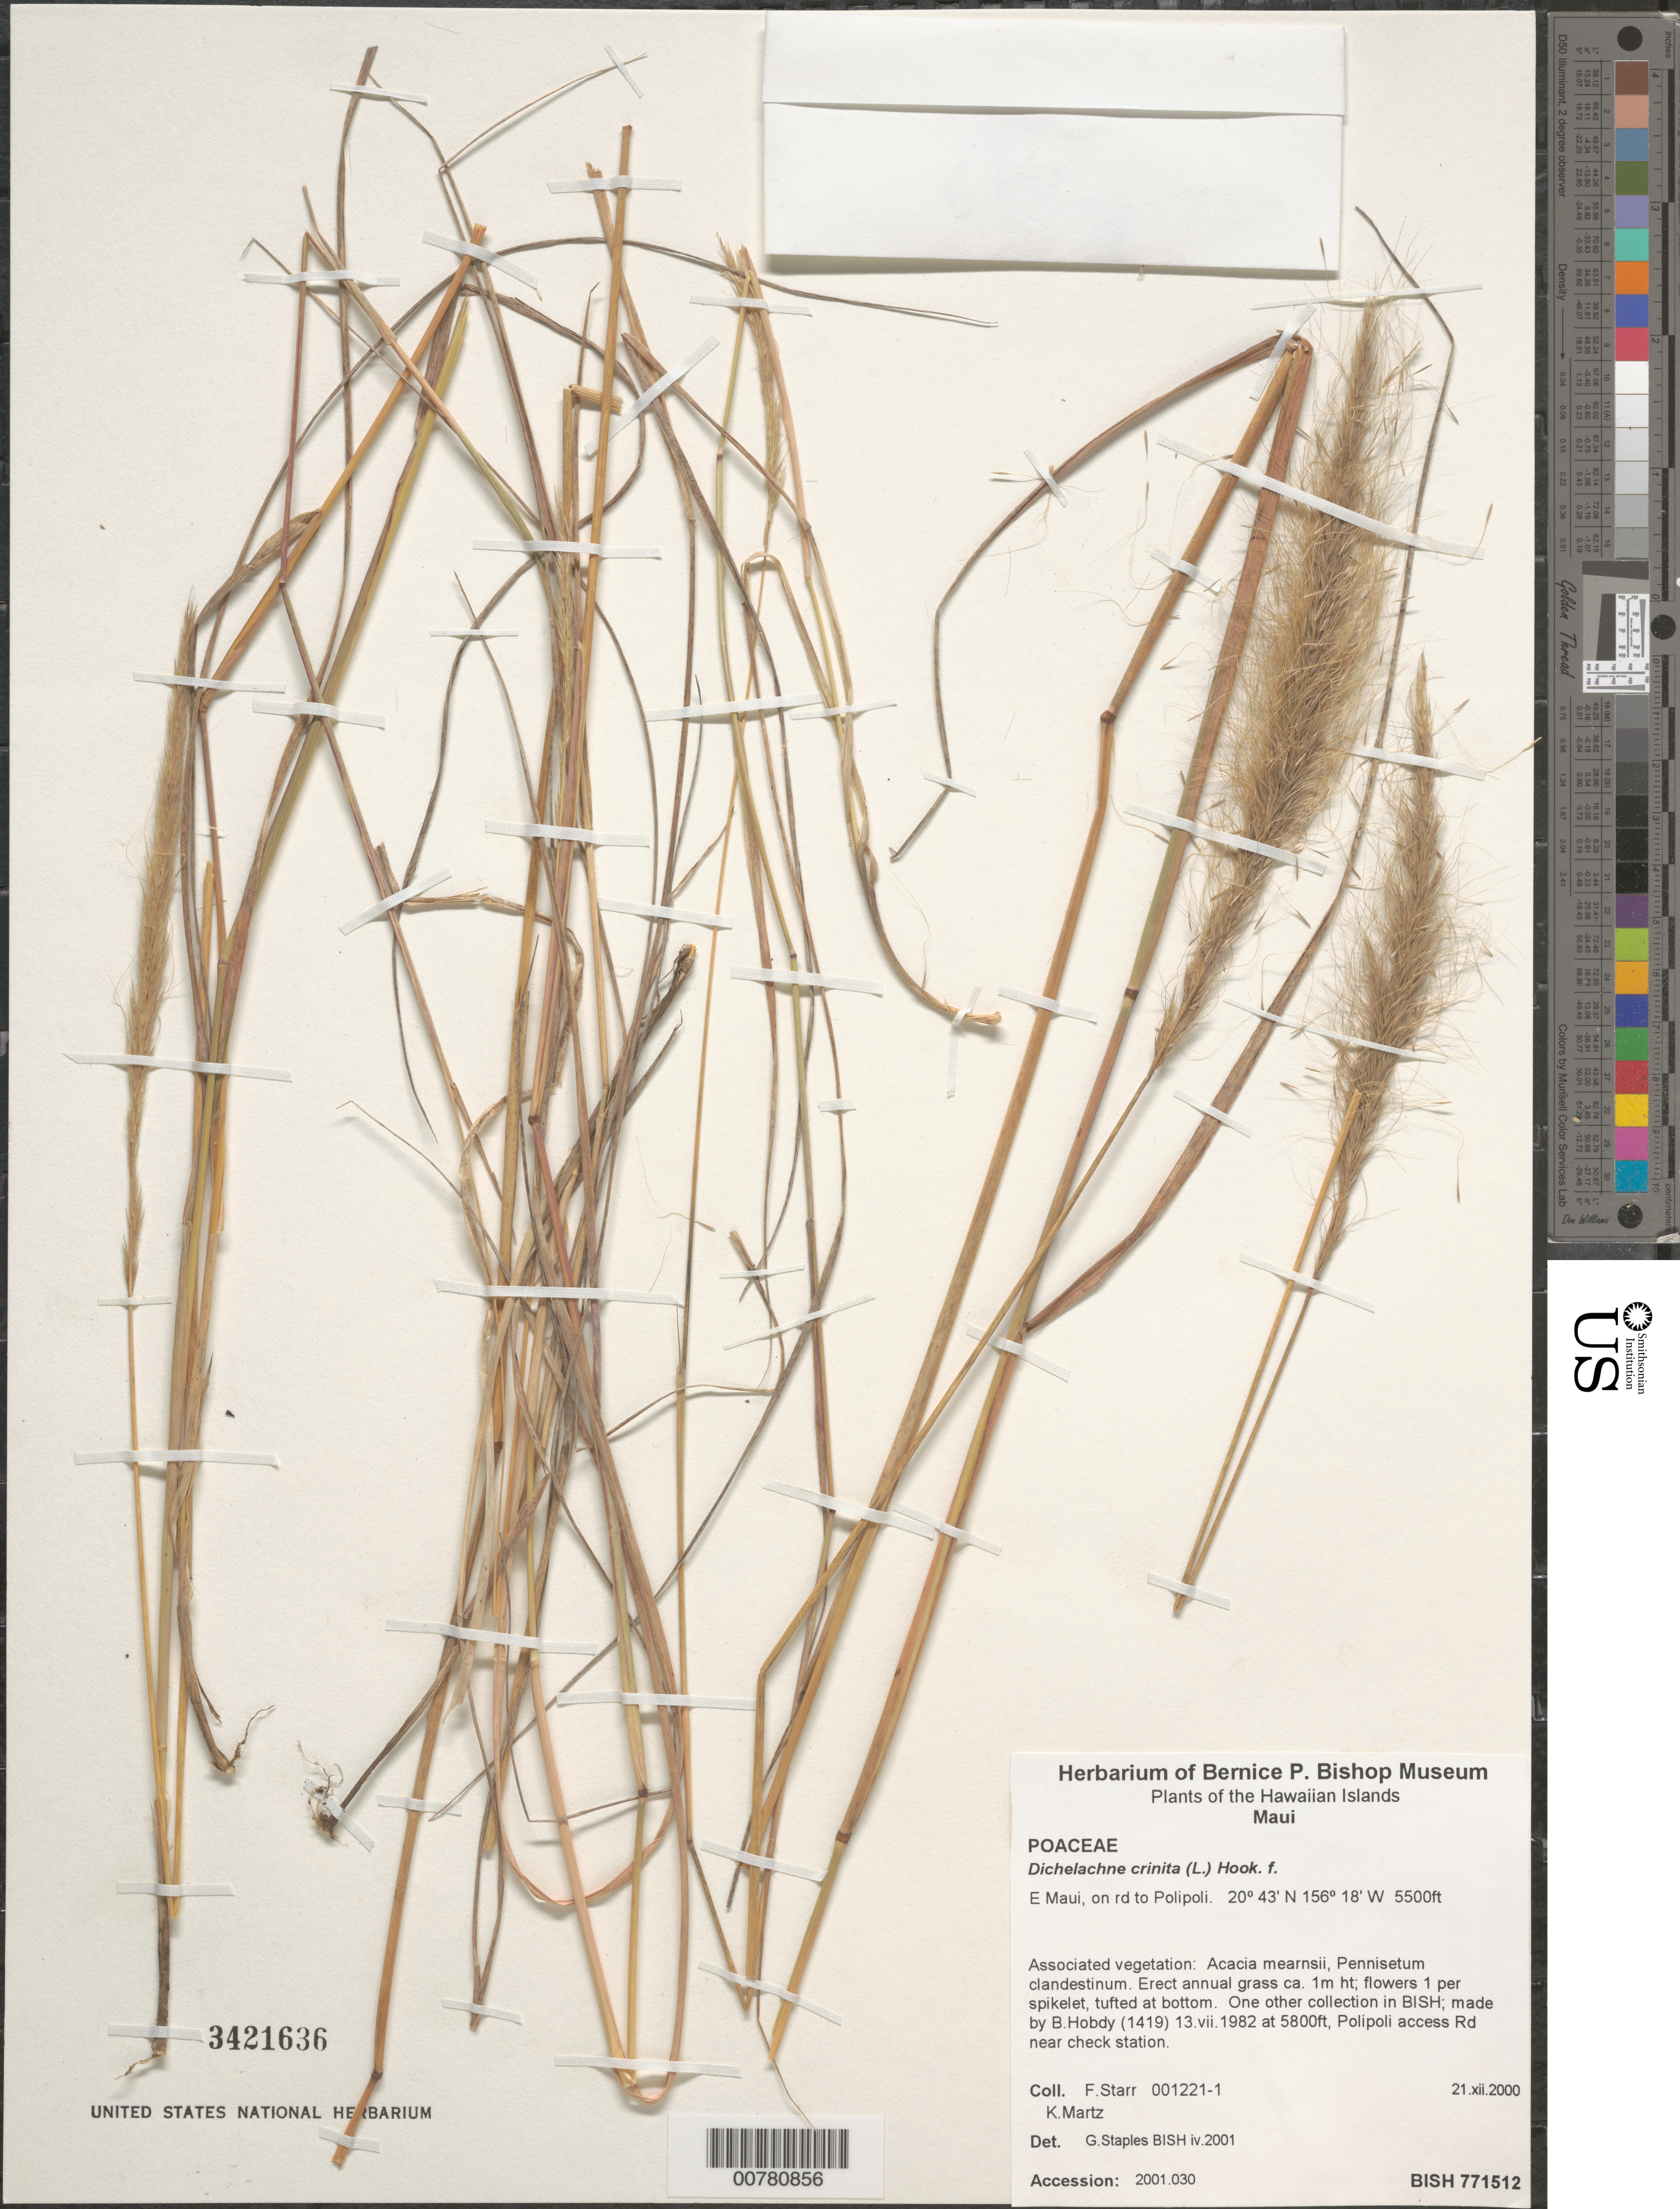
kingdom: Plantae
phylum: Tracheophyta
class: Liliopsida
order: Poales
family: Poaceae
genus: Pentapogon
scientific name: Pentapogon crinitus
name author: (L. f.) P.M. Peterson et al.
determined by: Wagner, W. L., (BOT), Smithsonian Institution - National Museum of Natural History (UNITED STATES)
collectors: F. Starr & K. Martz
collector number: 001221-1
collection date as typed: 21 Dec 2000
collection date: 2000-12-21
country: United States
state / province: Hawaii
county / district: Maui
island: Maui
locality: E Maui, on rd to Polipoli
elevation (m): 1676.4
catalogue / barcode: US 3421636